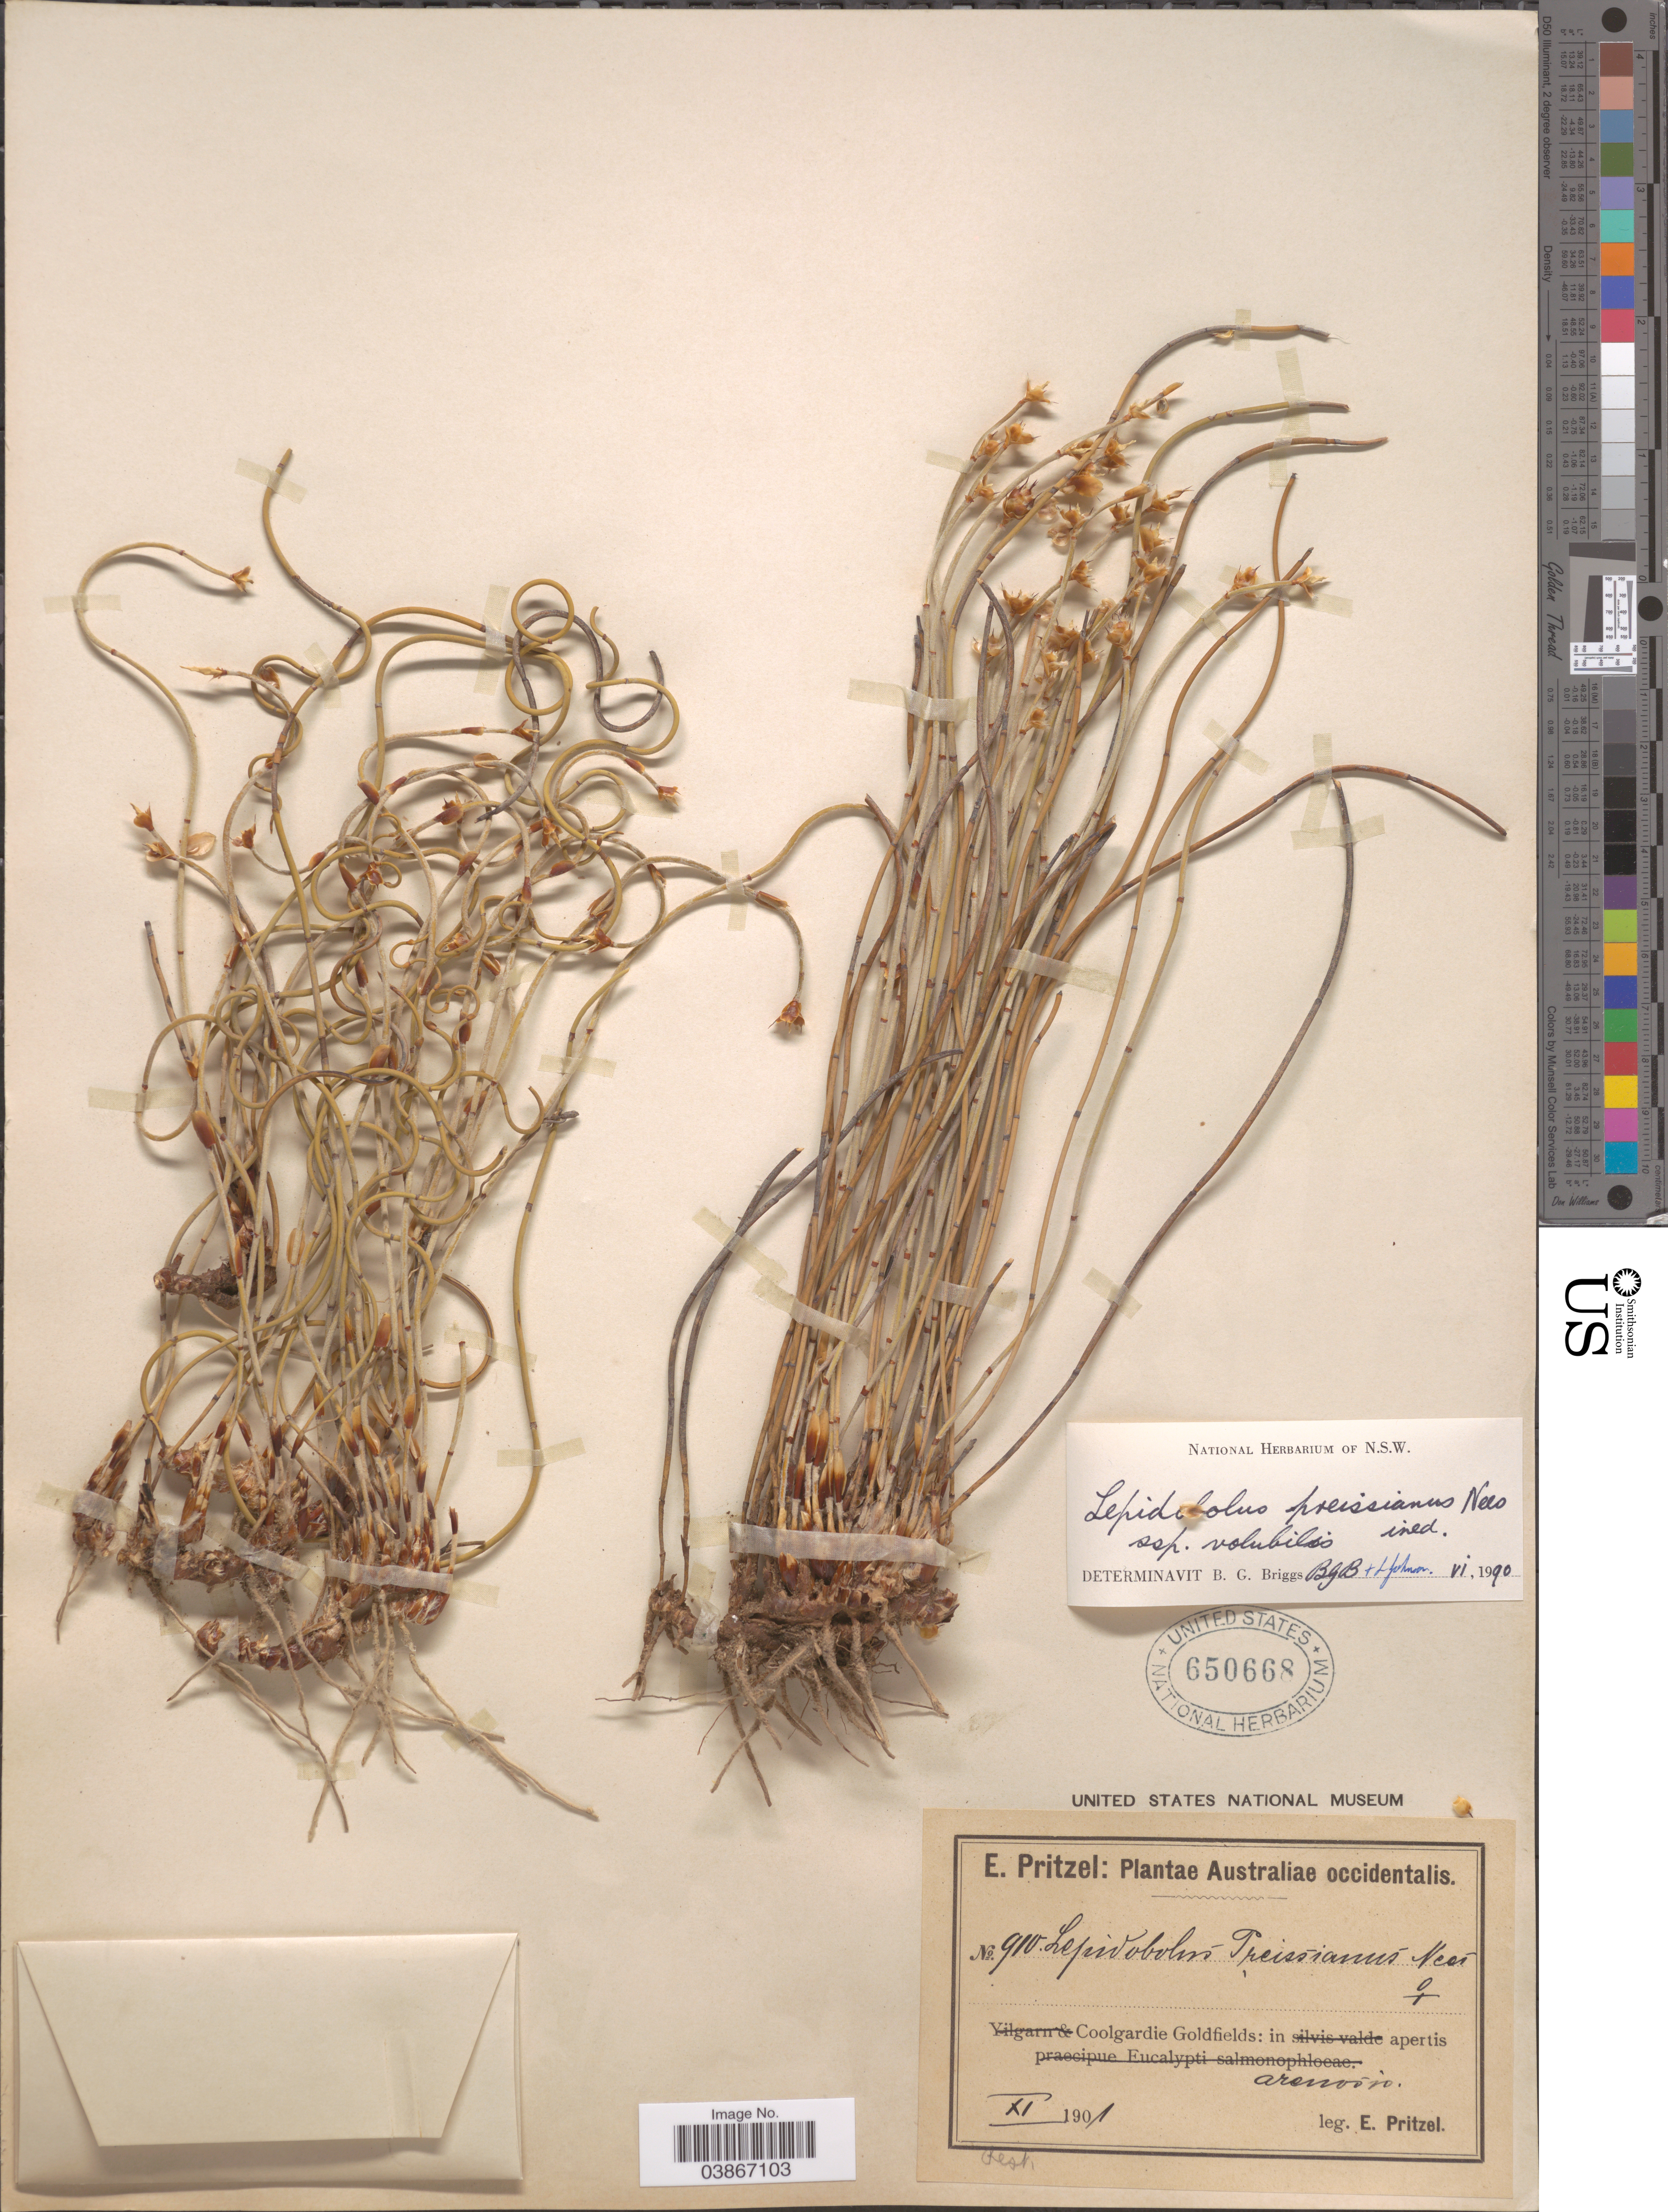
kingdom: Plantae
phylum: Tracheophyta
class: Liliopsida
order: Poales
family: Restionaceae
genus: Lepidobolus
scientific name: Lepidobolus preissianus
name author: Nees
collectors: E. G. Pritzel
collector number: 910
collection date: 1901-11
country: Australia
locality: Australiae occidentalis. Coolgardie Goldfields: in apertis arenosis.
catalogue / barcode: US 650668